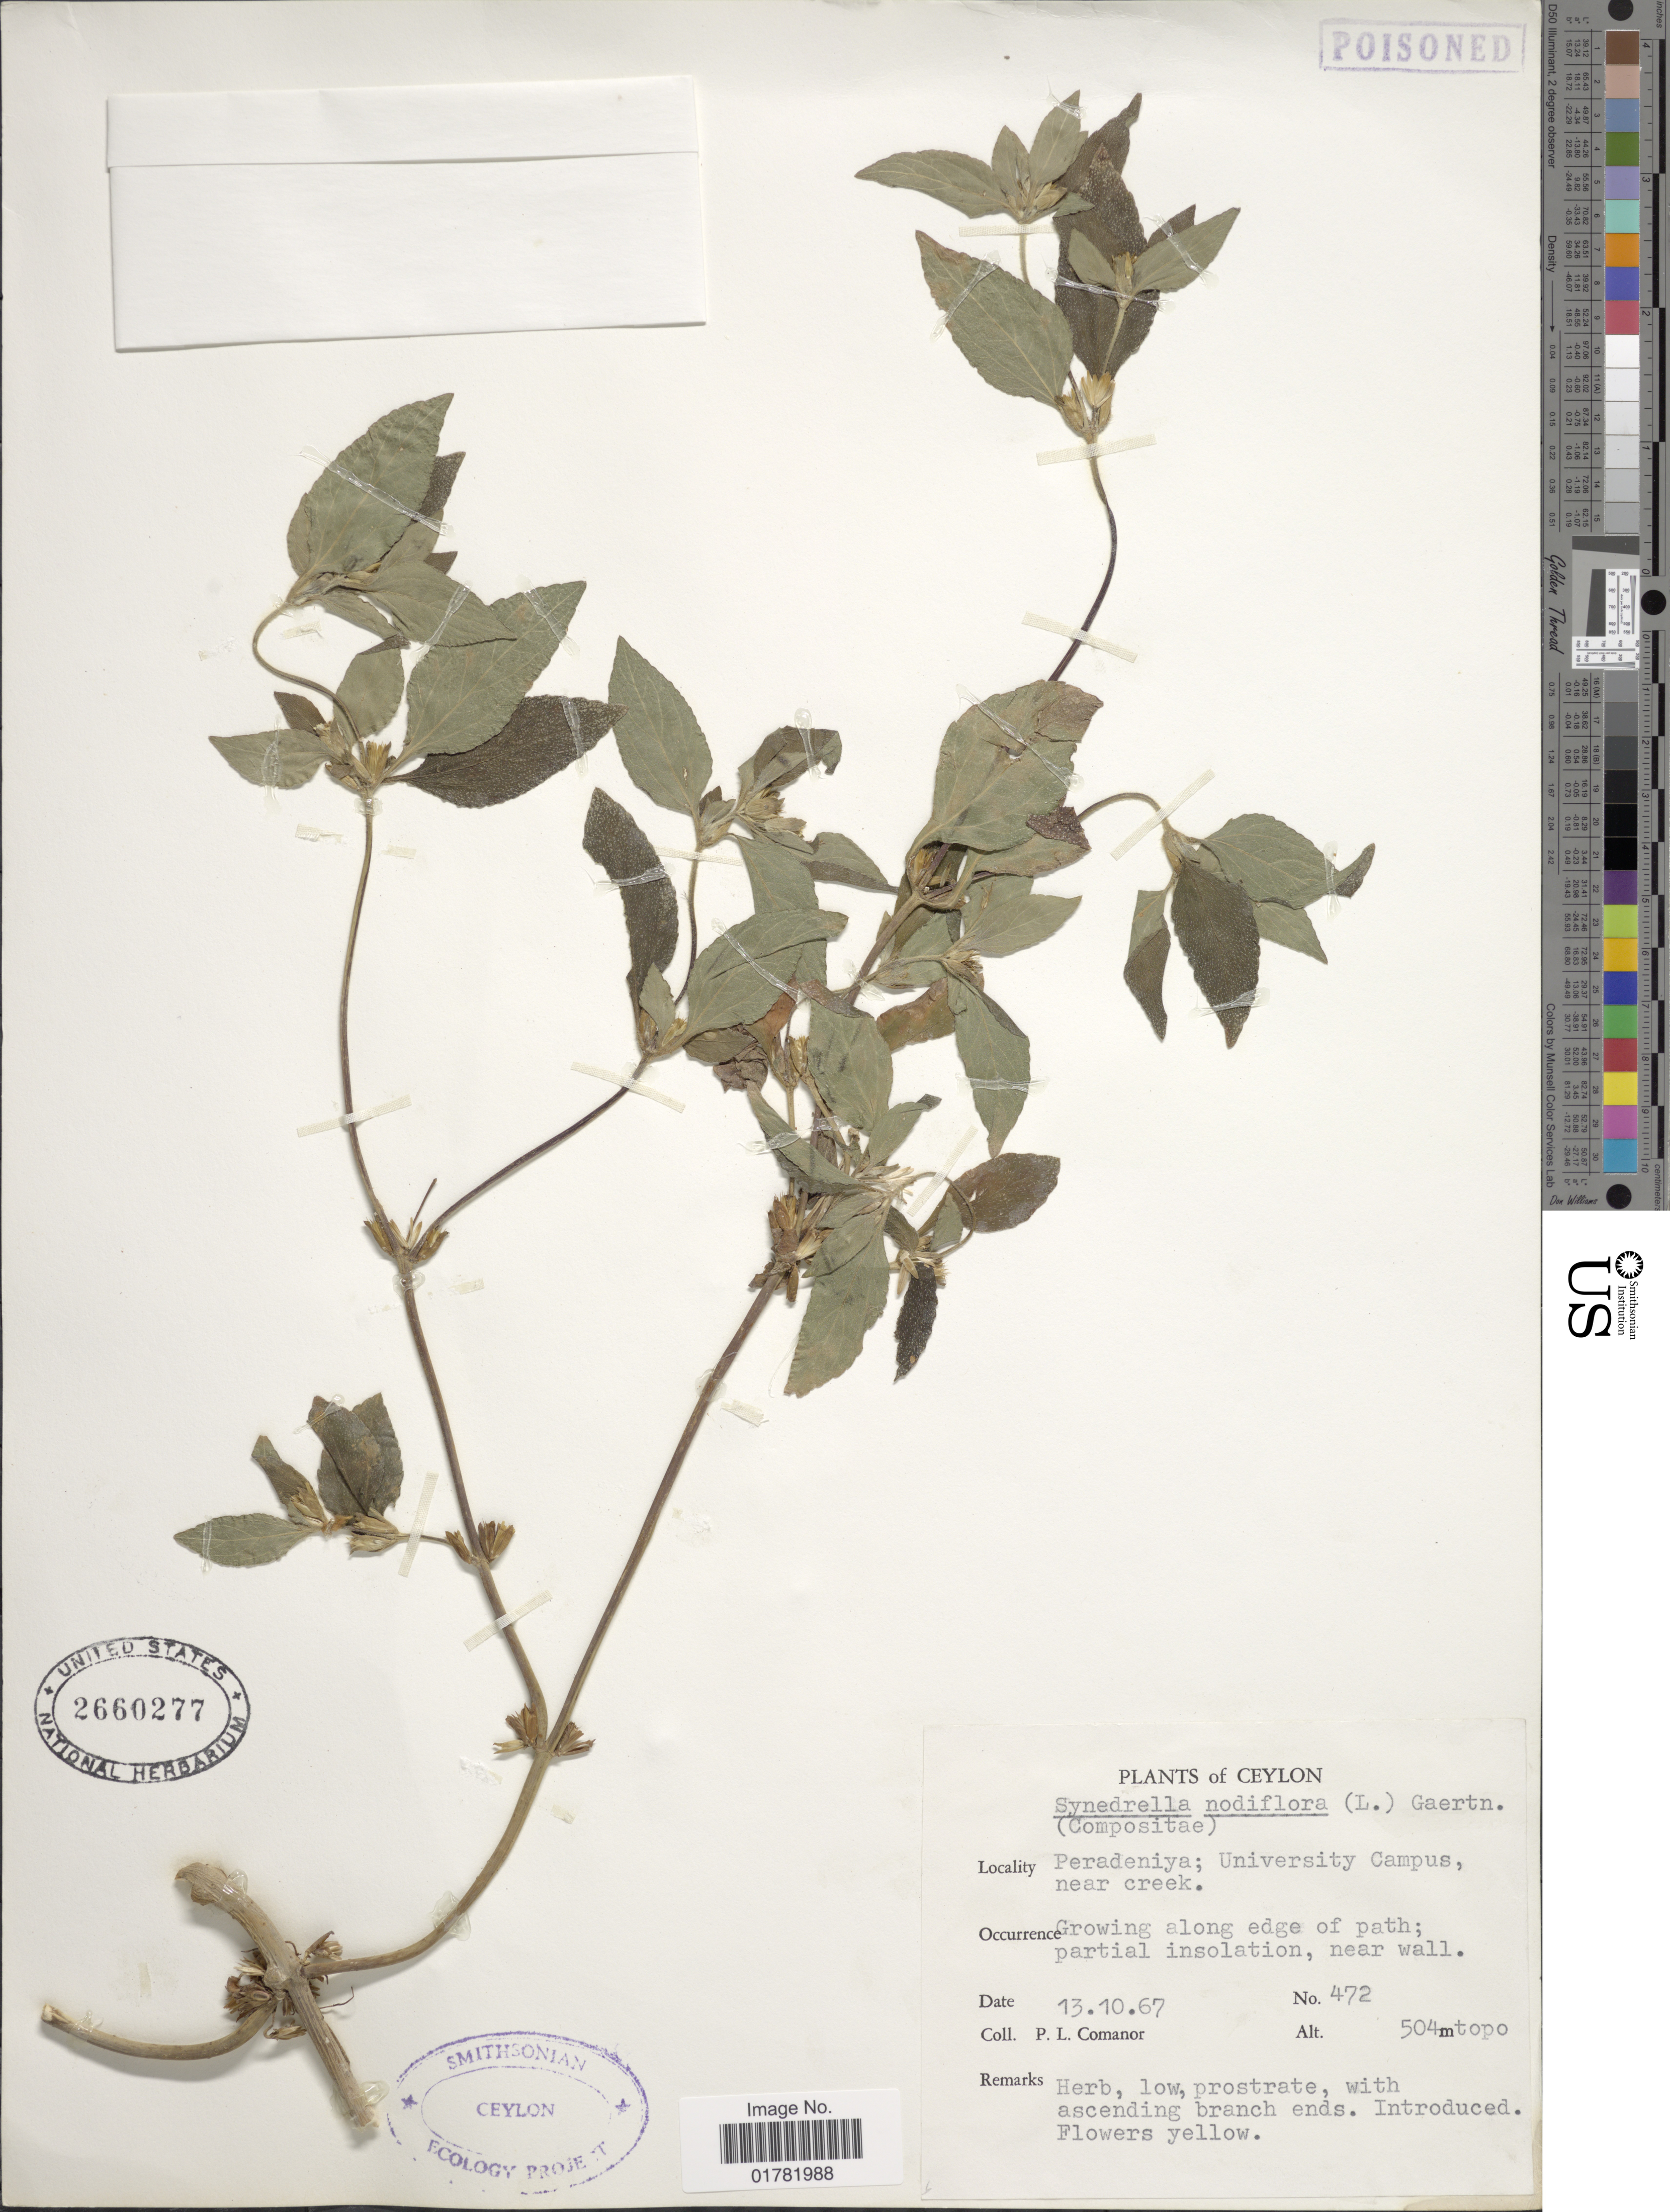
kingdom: Plantae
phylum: Tracheophyta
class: Magnoliopsida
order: Asterales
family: Asteraceae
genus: Synedrella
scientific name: Synedrella nodiflora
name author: (L.) Gaertn.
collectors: P. Comanor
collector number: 472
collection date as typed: Transcribed d/m/y: 13/10/67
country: Sri Lanka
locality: Ceylon, Peradeniya; University Campus, near Creek, Growing along edge of path; partial insilation, near wall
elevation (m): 504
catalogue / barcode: US 2660277